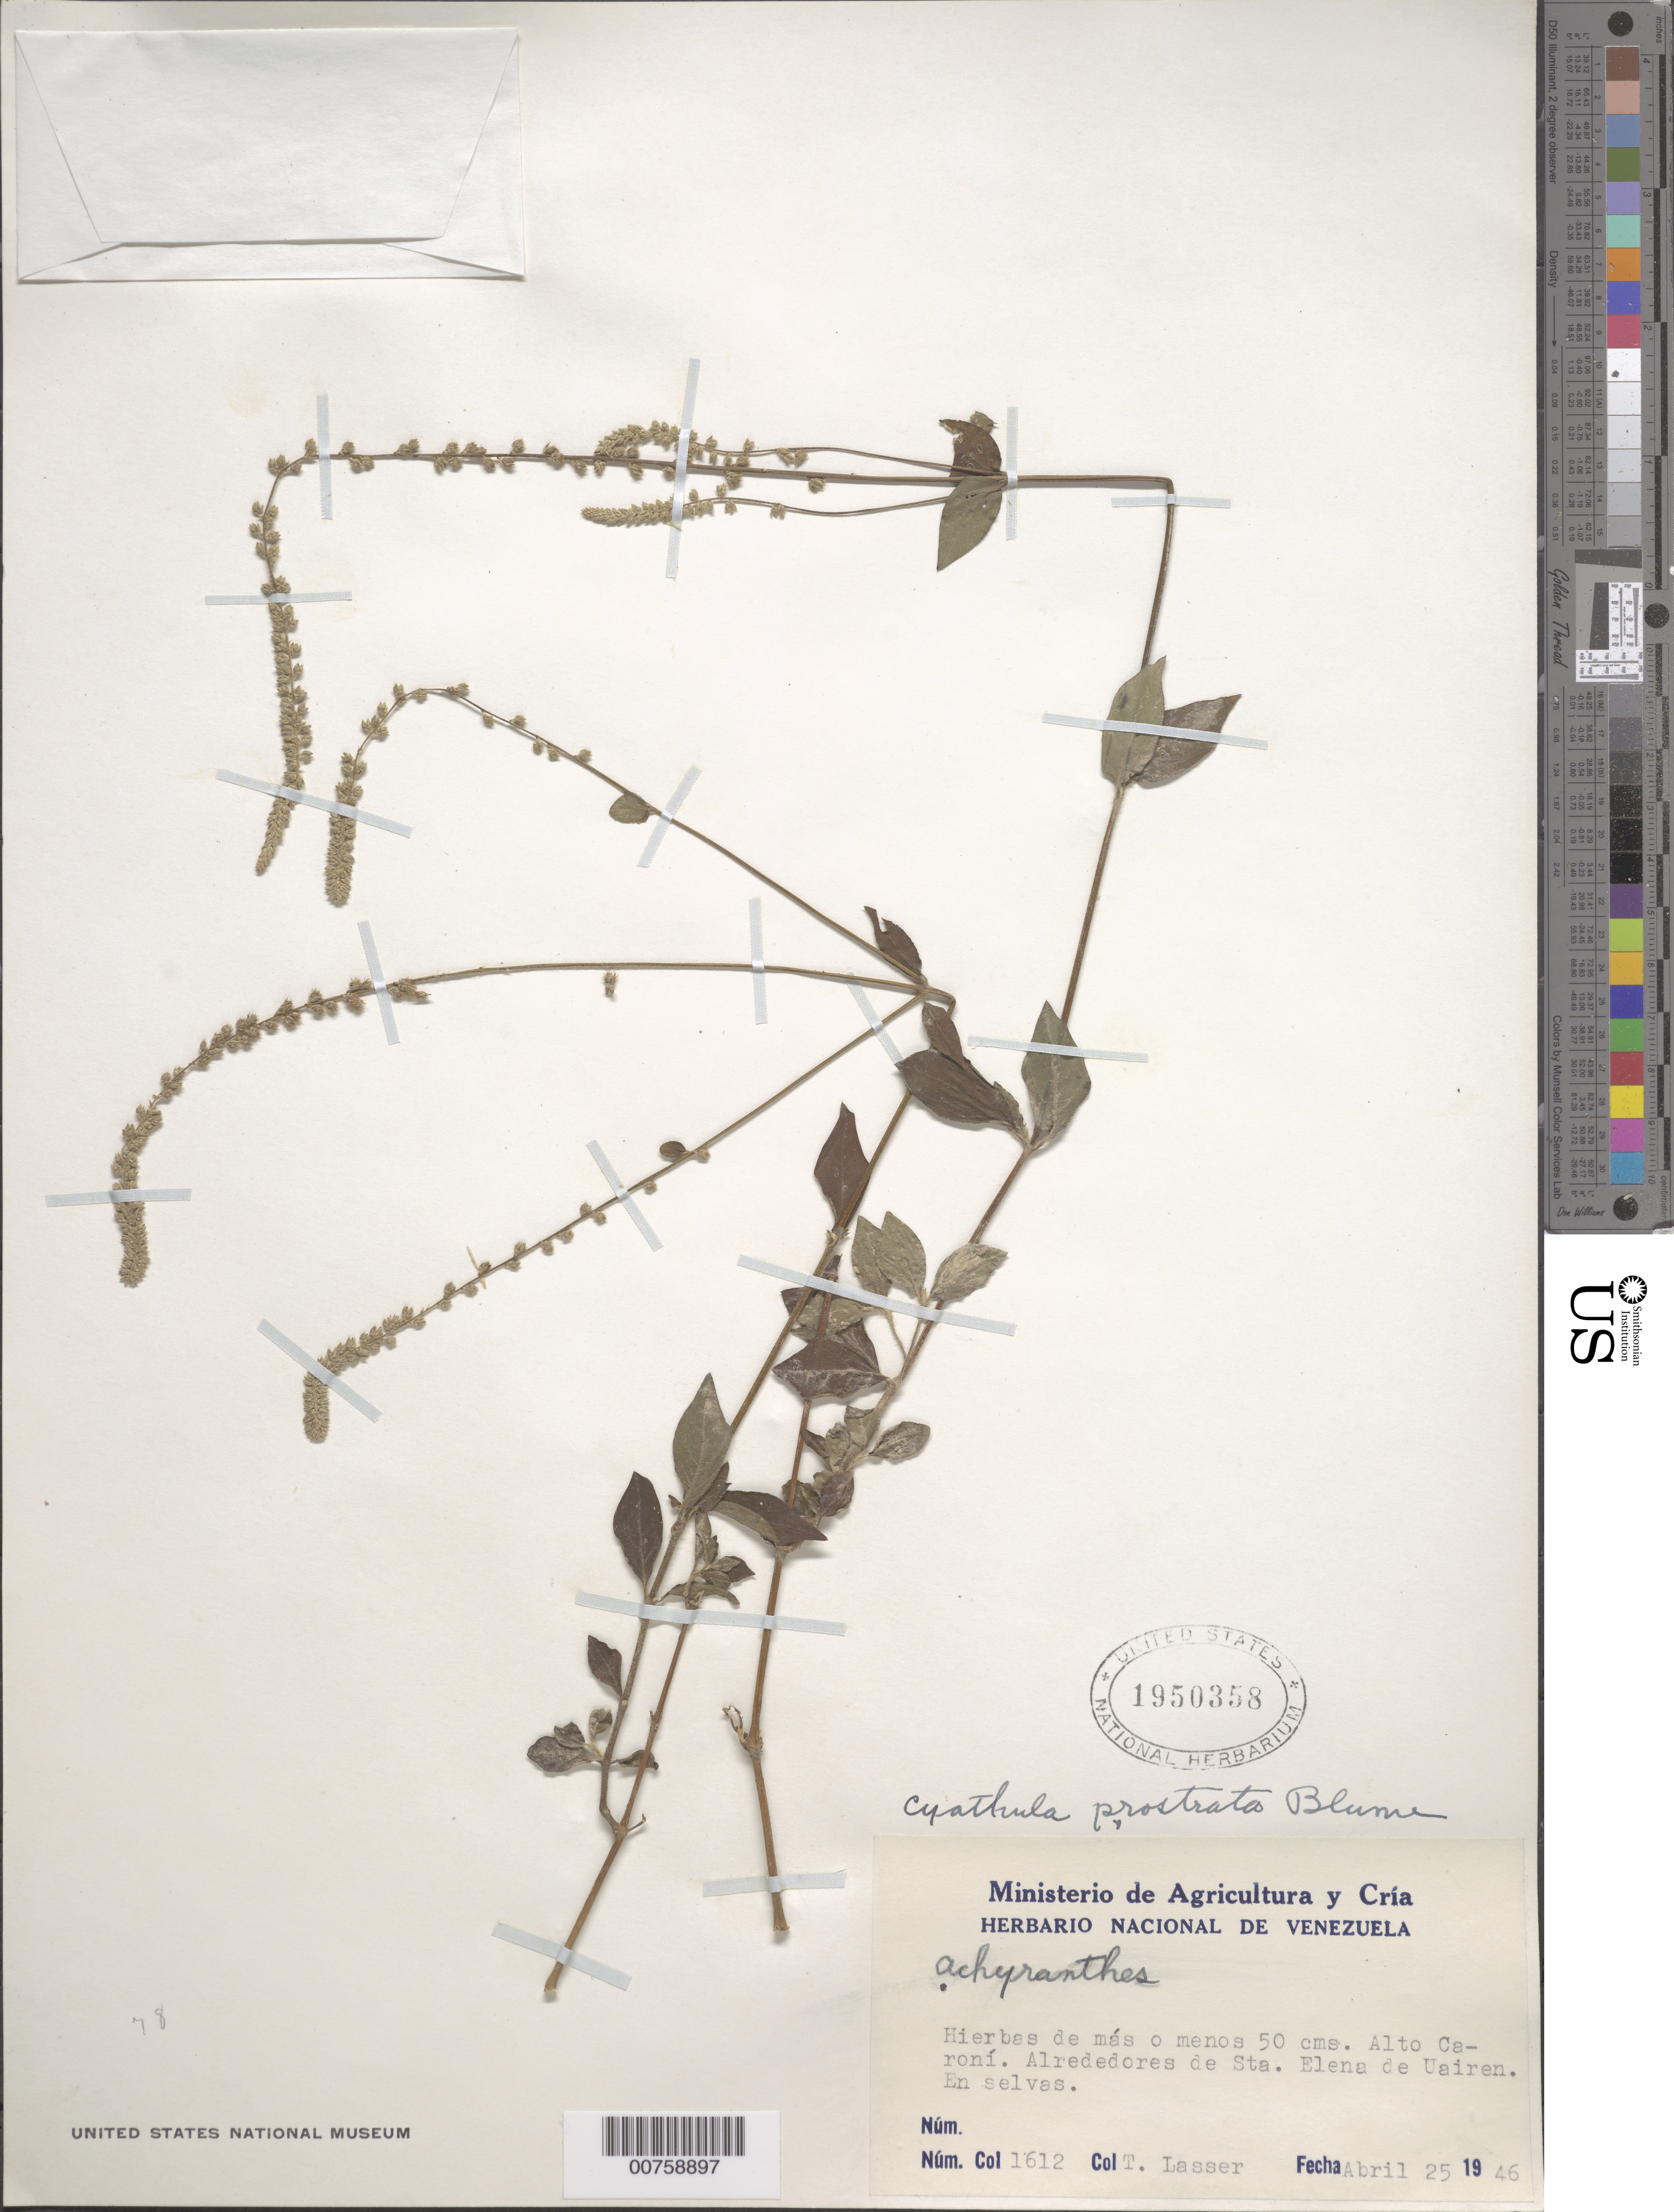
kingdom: Plantae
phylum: Tracheophyta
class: Magnoliopsida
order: Caryophyllales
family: Amaranthaceae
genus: Cyathula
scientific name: Cyathula prostrata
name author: (L.) Blume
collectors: T. Lasser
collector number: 1612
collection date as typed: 25-Apr-46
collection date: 1946-04-25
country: Venezuela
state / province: Bolívar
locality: Sta. Elena de Uairén, Alto Caroní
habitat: Woods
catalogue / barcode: US 1950358